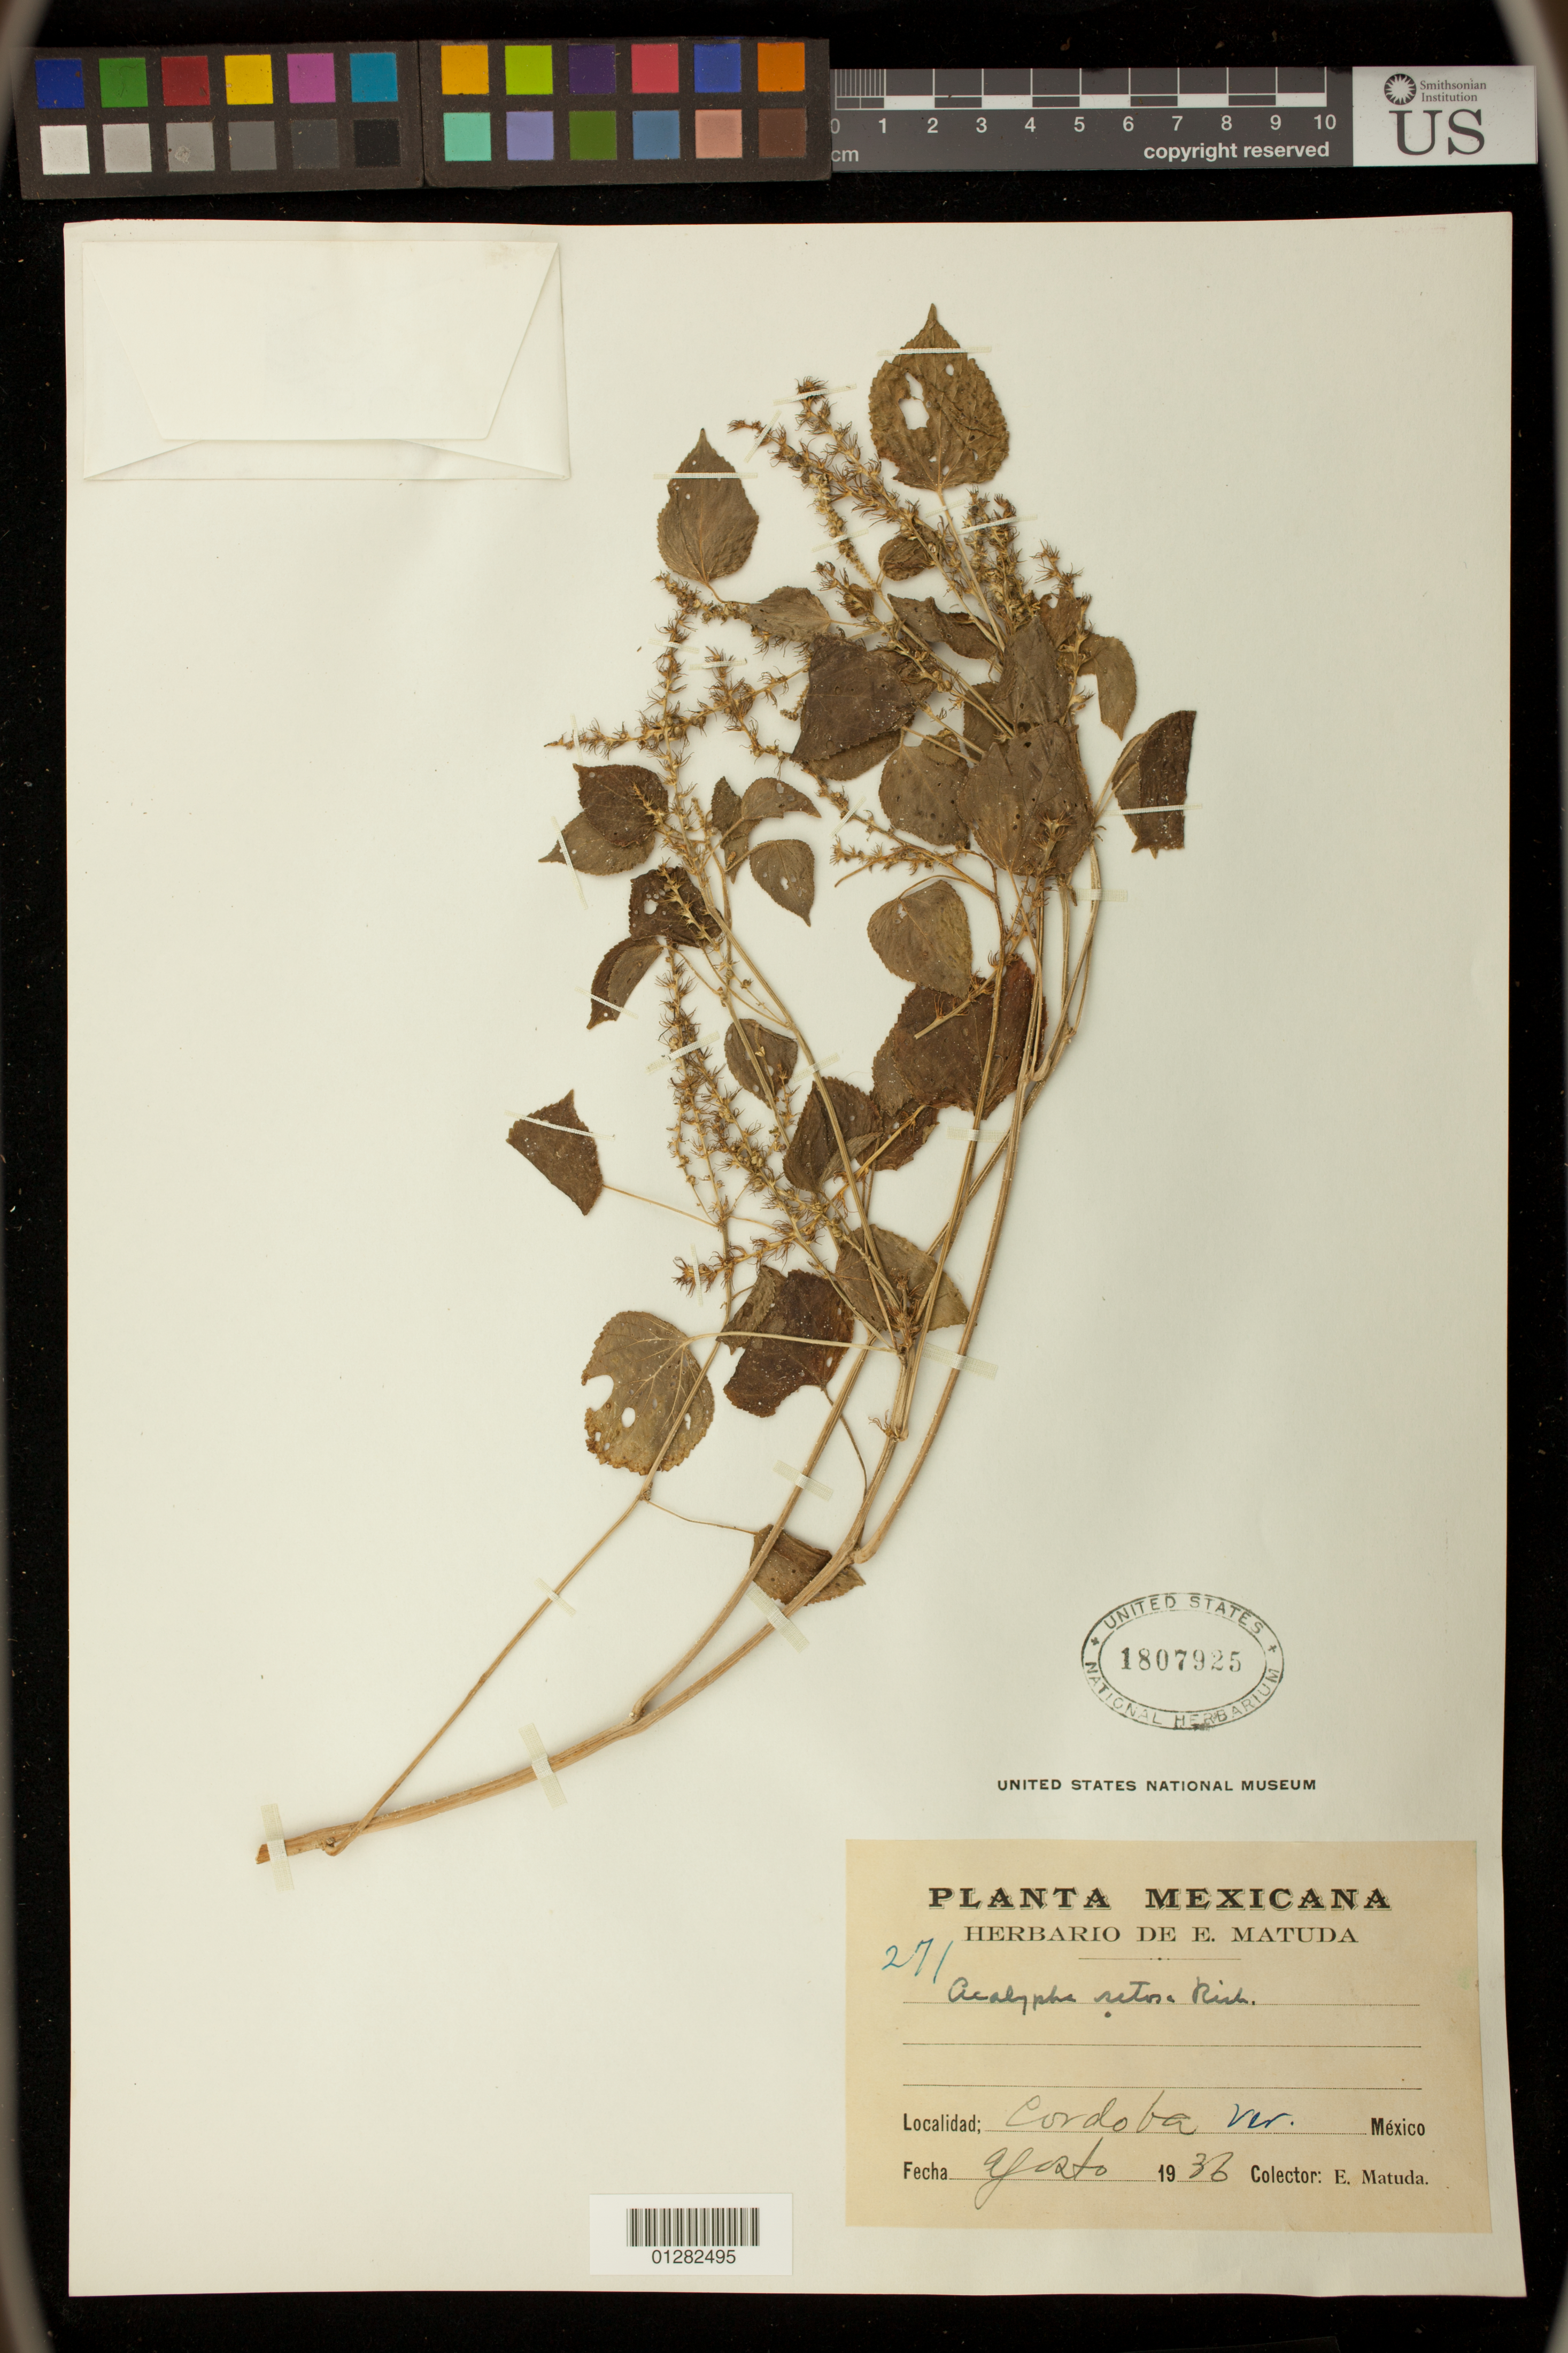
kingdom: Plantae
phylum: Tracheophyta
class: Magnoliopsida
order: Malpighiales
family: Euphorbiaceae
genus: Acalypha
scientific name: Acalypha setosa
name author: A. Rich.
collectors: C. K. Dodge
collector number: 271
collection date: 1936-08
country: Mexico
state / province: Veracruz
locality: Cordoba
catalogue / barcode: US 1807925